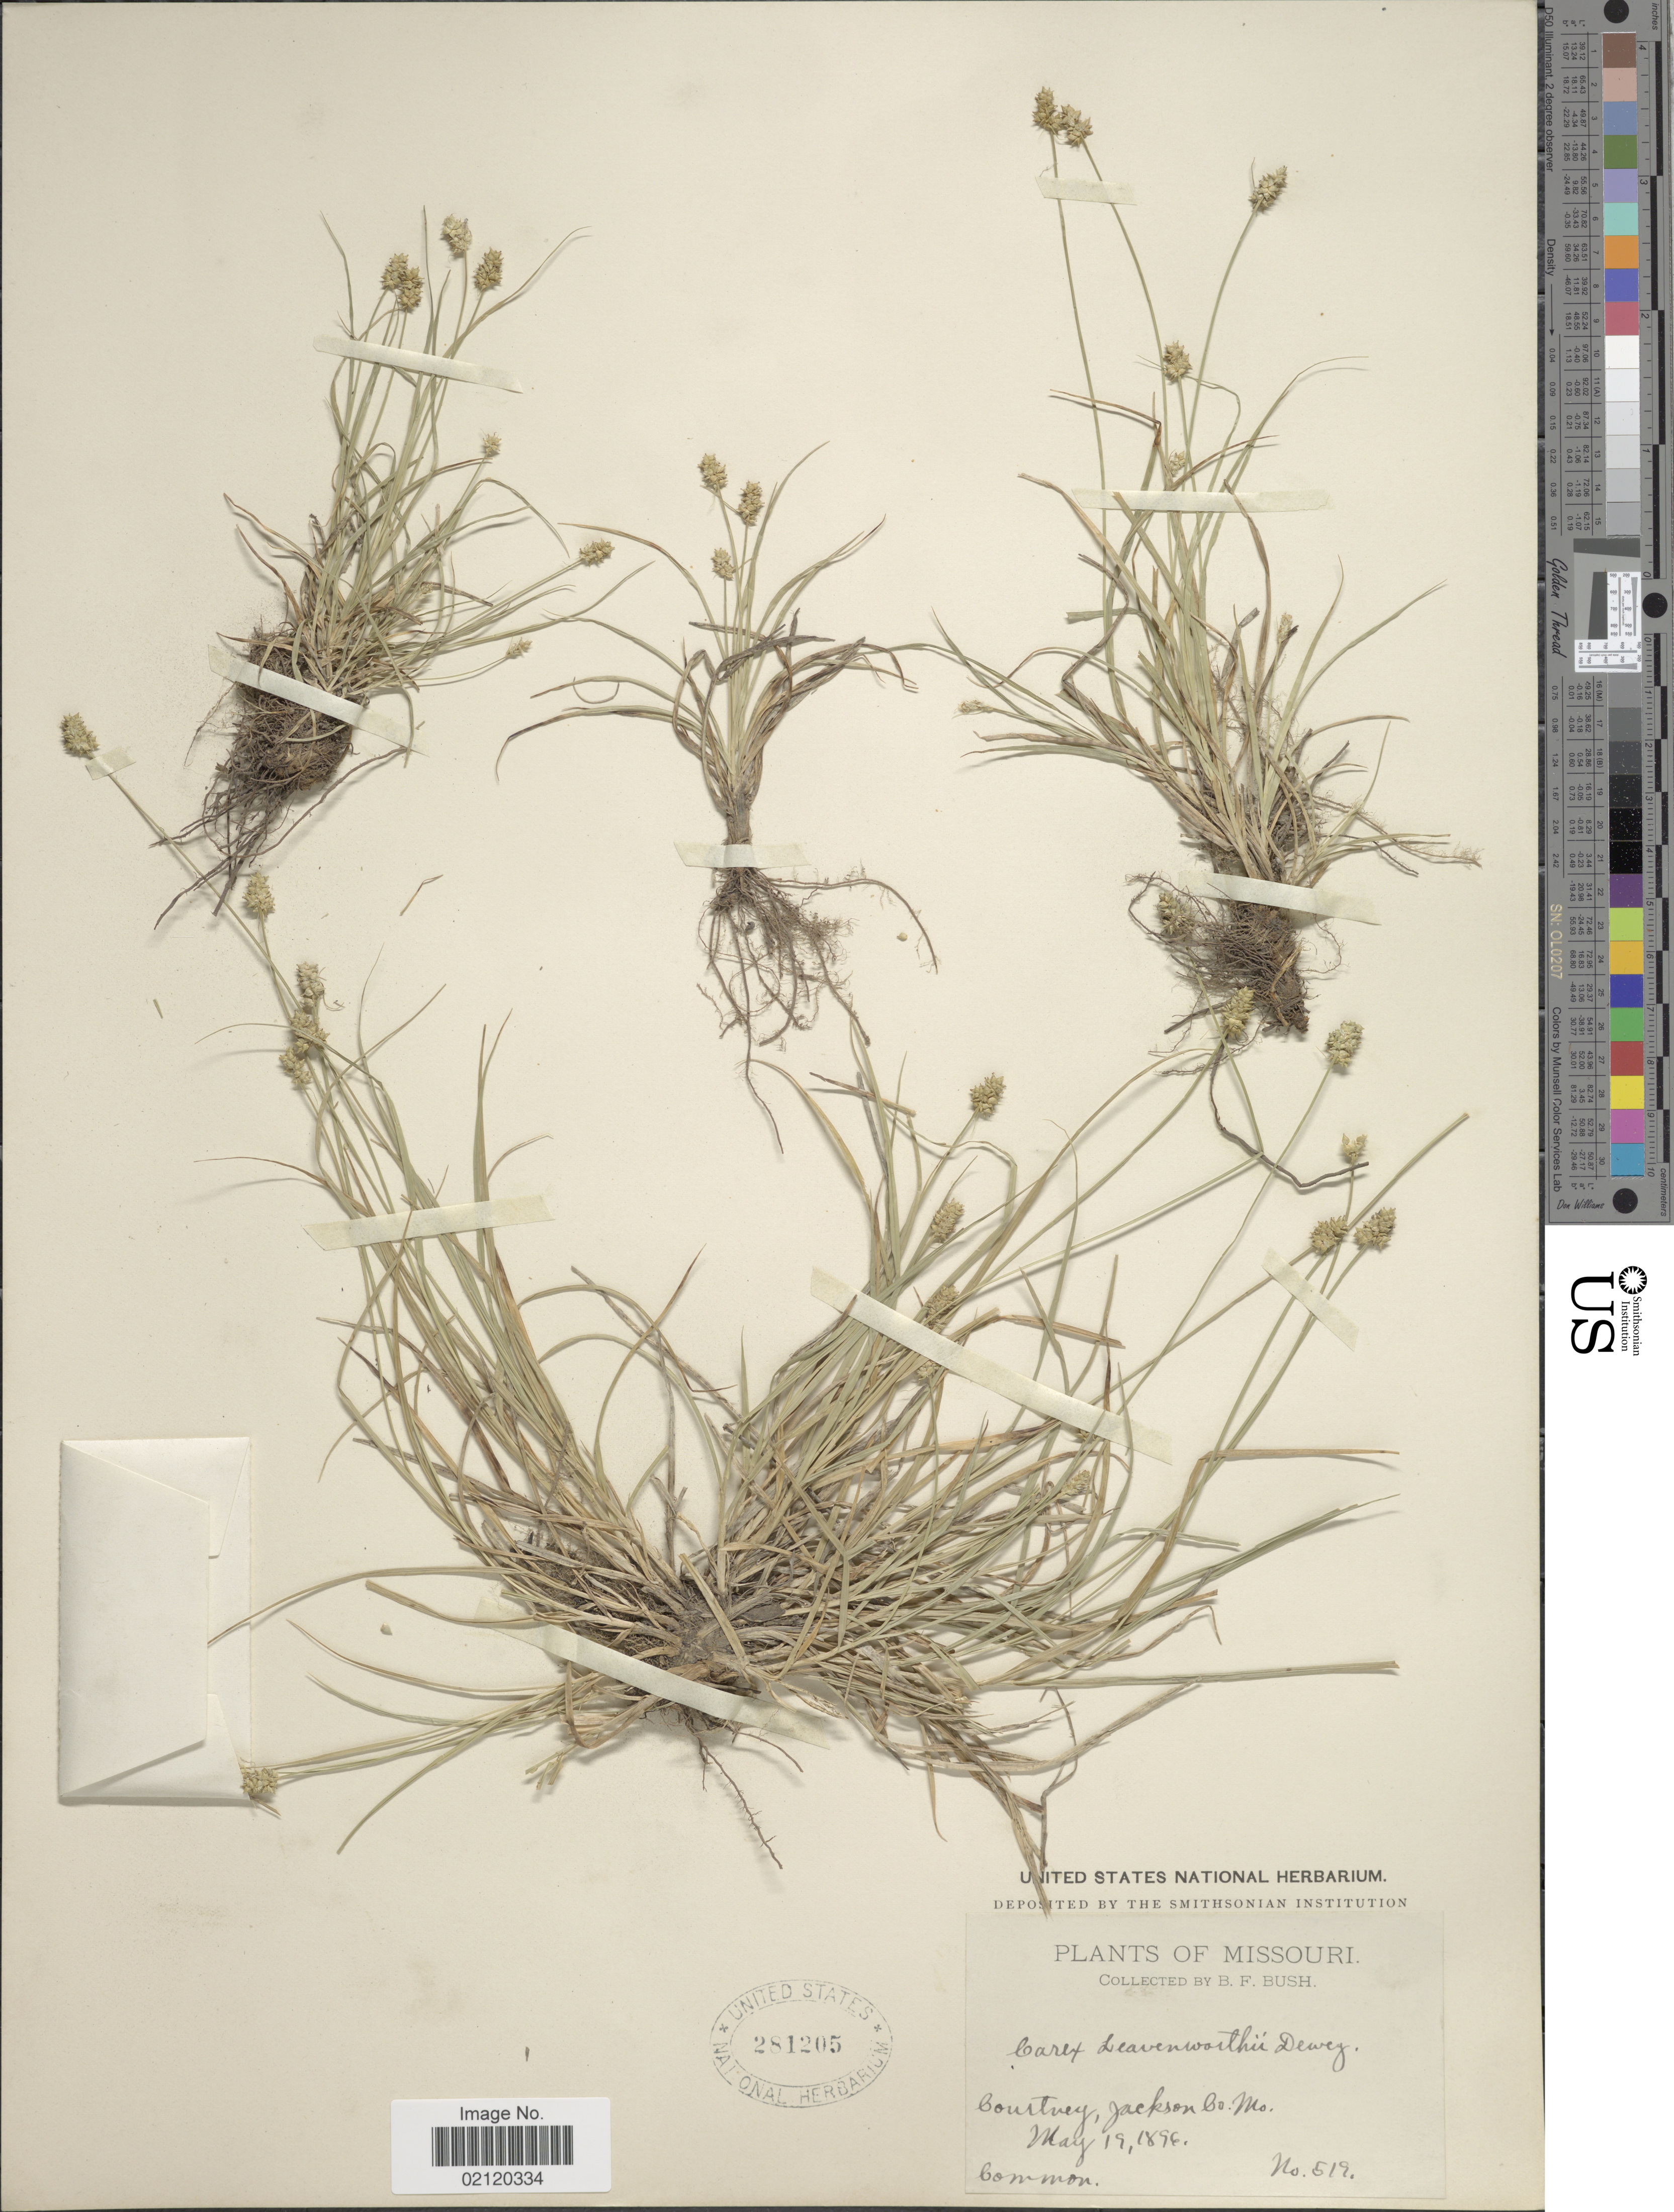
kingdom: Plantae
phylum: Tracheophyta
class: Liliopsida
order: Poales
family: Cyperaceae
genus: Carex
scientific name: Carex leavenworthii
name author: Dewey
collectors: B. F. Bush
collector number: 519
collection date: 1896-05-19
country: United States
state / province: Missouri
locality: Courtney, Jackson Co., Mo.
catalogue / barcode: US 281205